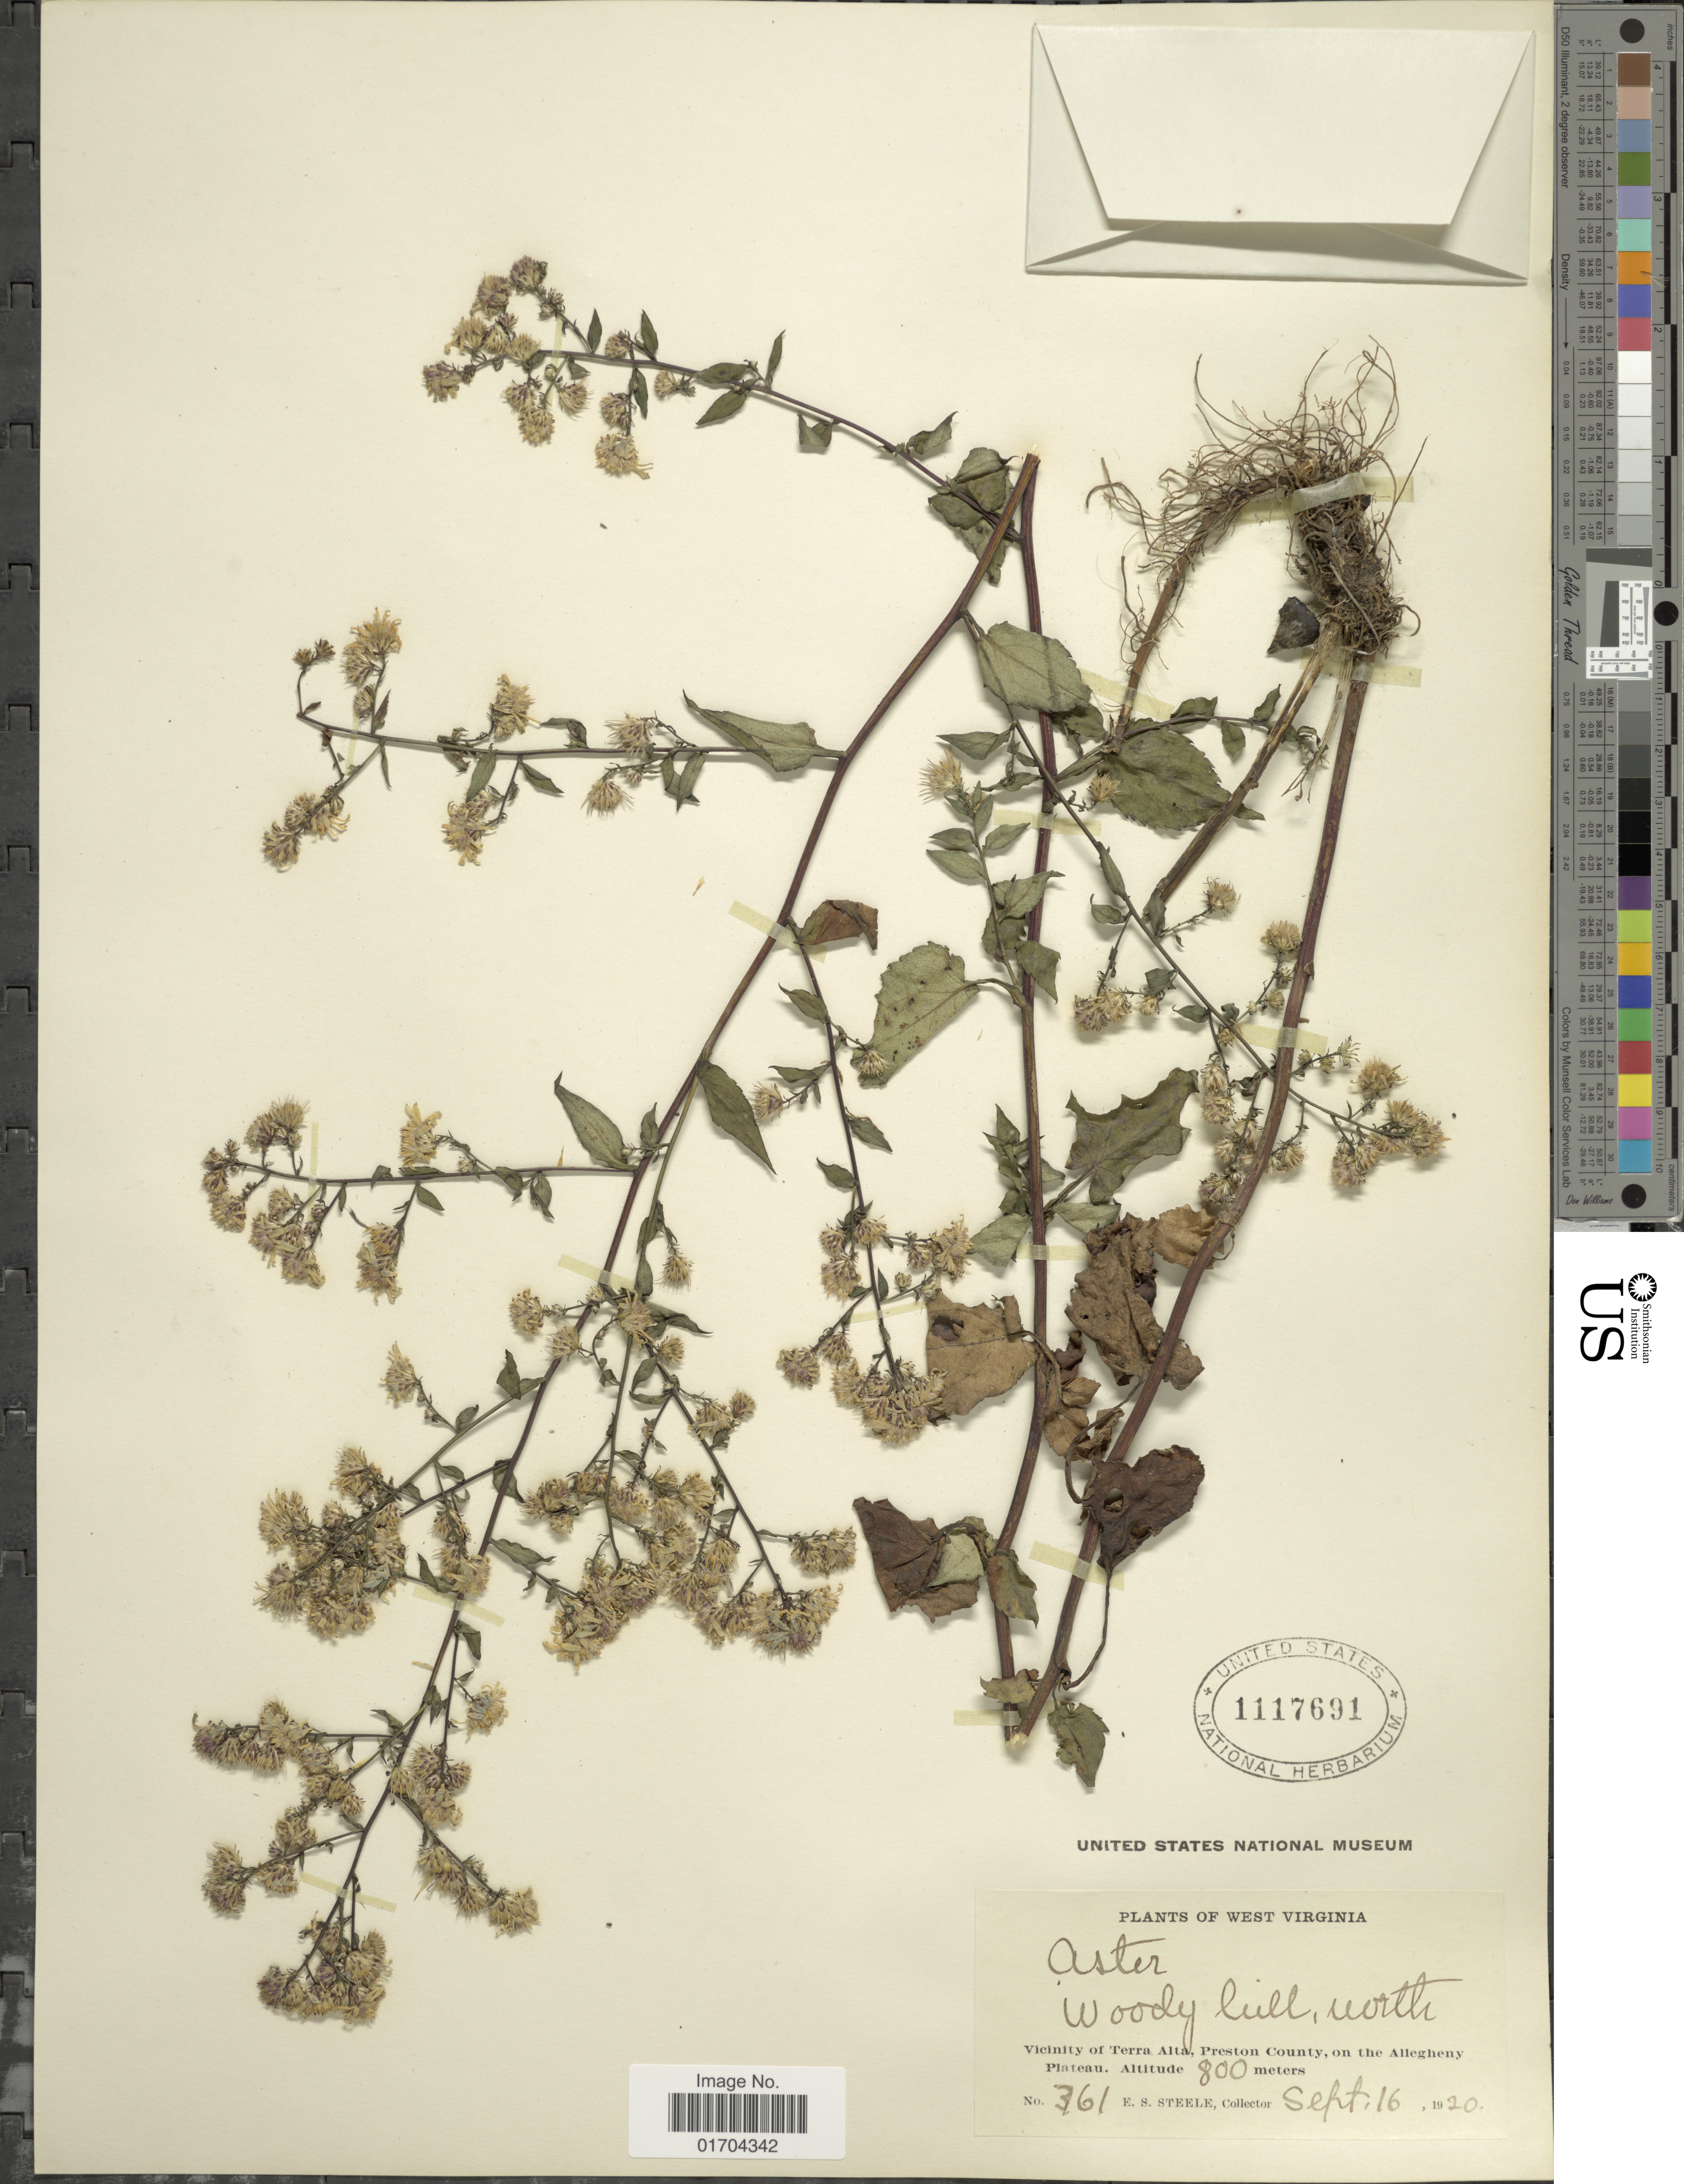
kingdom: Plantae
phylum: Tracheophyta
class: Magnoliopsida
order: Asterales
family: Asteraceae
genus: Symphyotrichum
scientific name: Symphyotrichum sp.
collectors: E. Steele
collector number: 361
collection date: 1920-09-16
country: United States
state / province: West Virginia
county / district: Preston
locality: North, Vicinity of Terra Alta, Preston County, on the Allegheny Plateau.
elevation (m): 800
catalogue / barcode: US 1117691